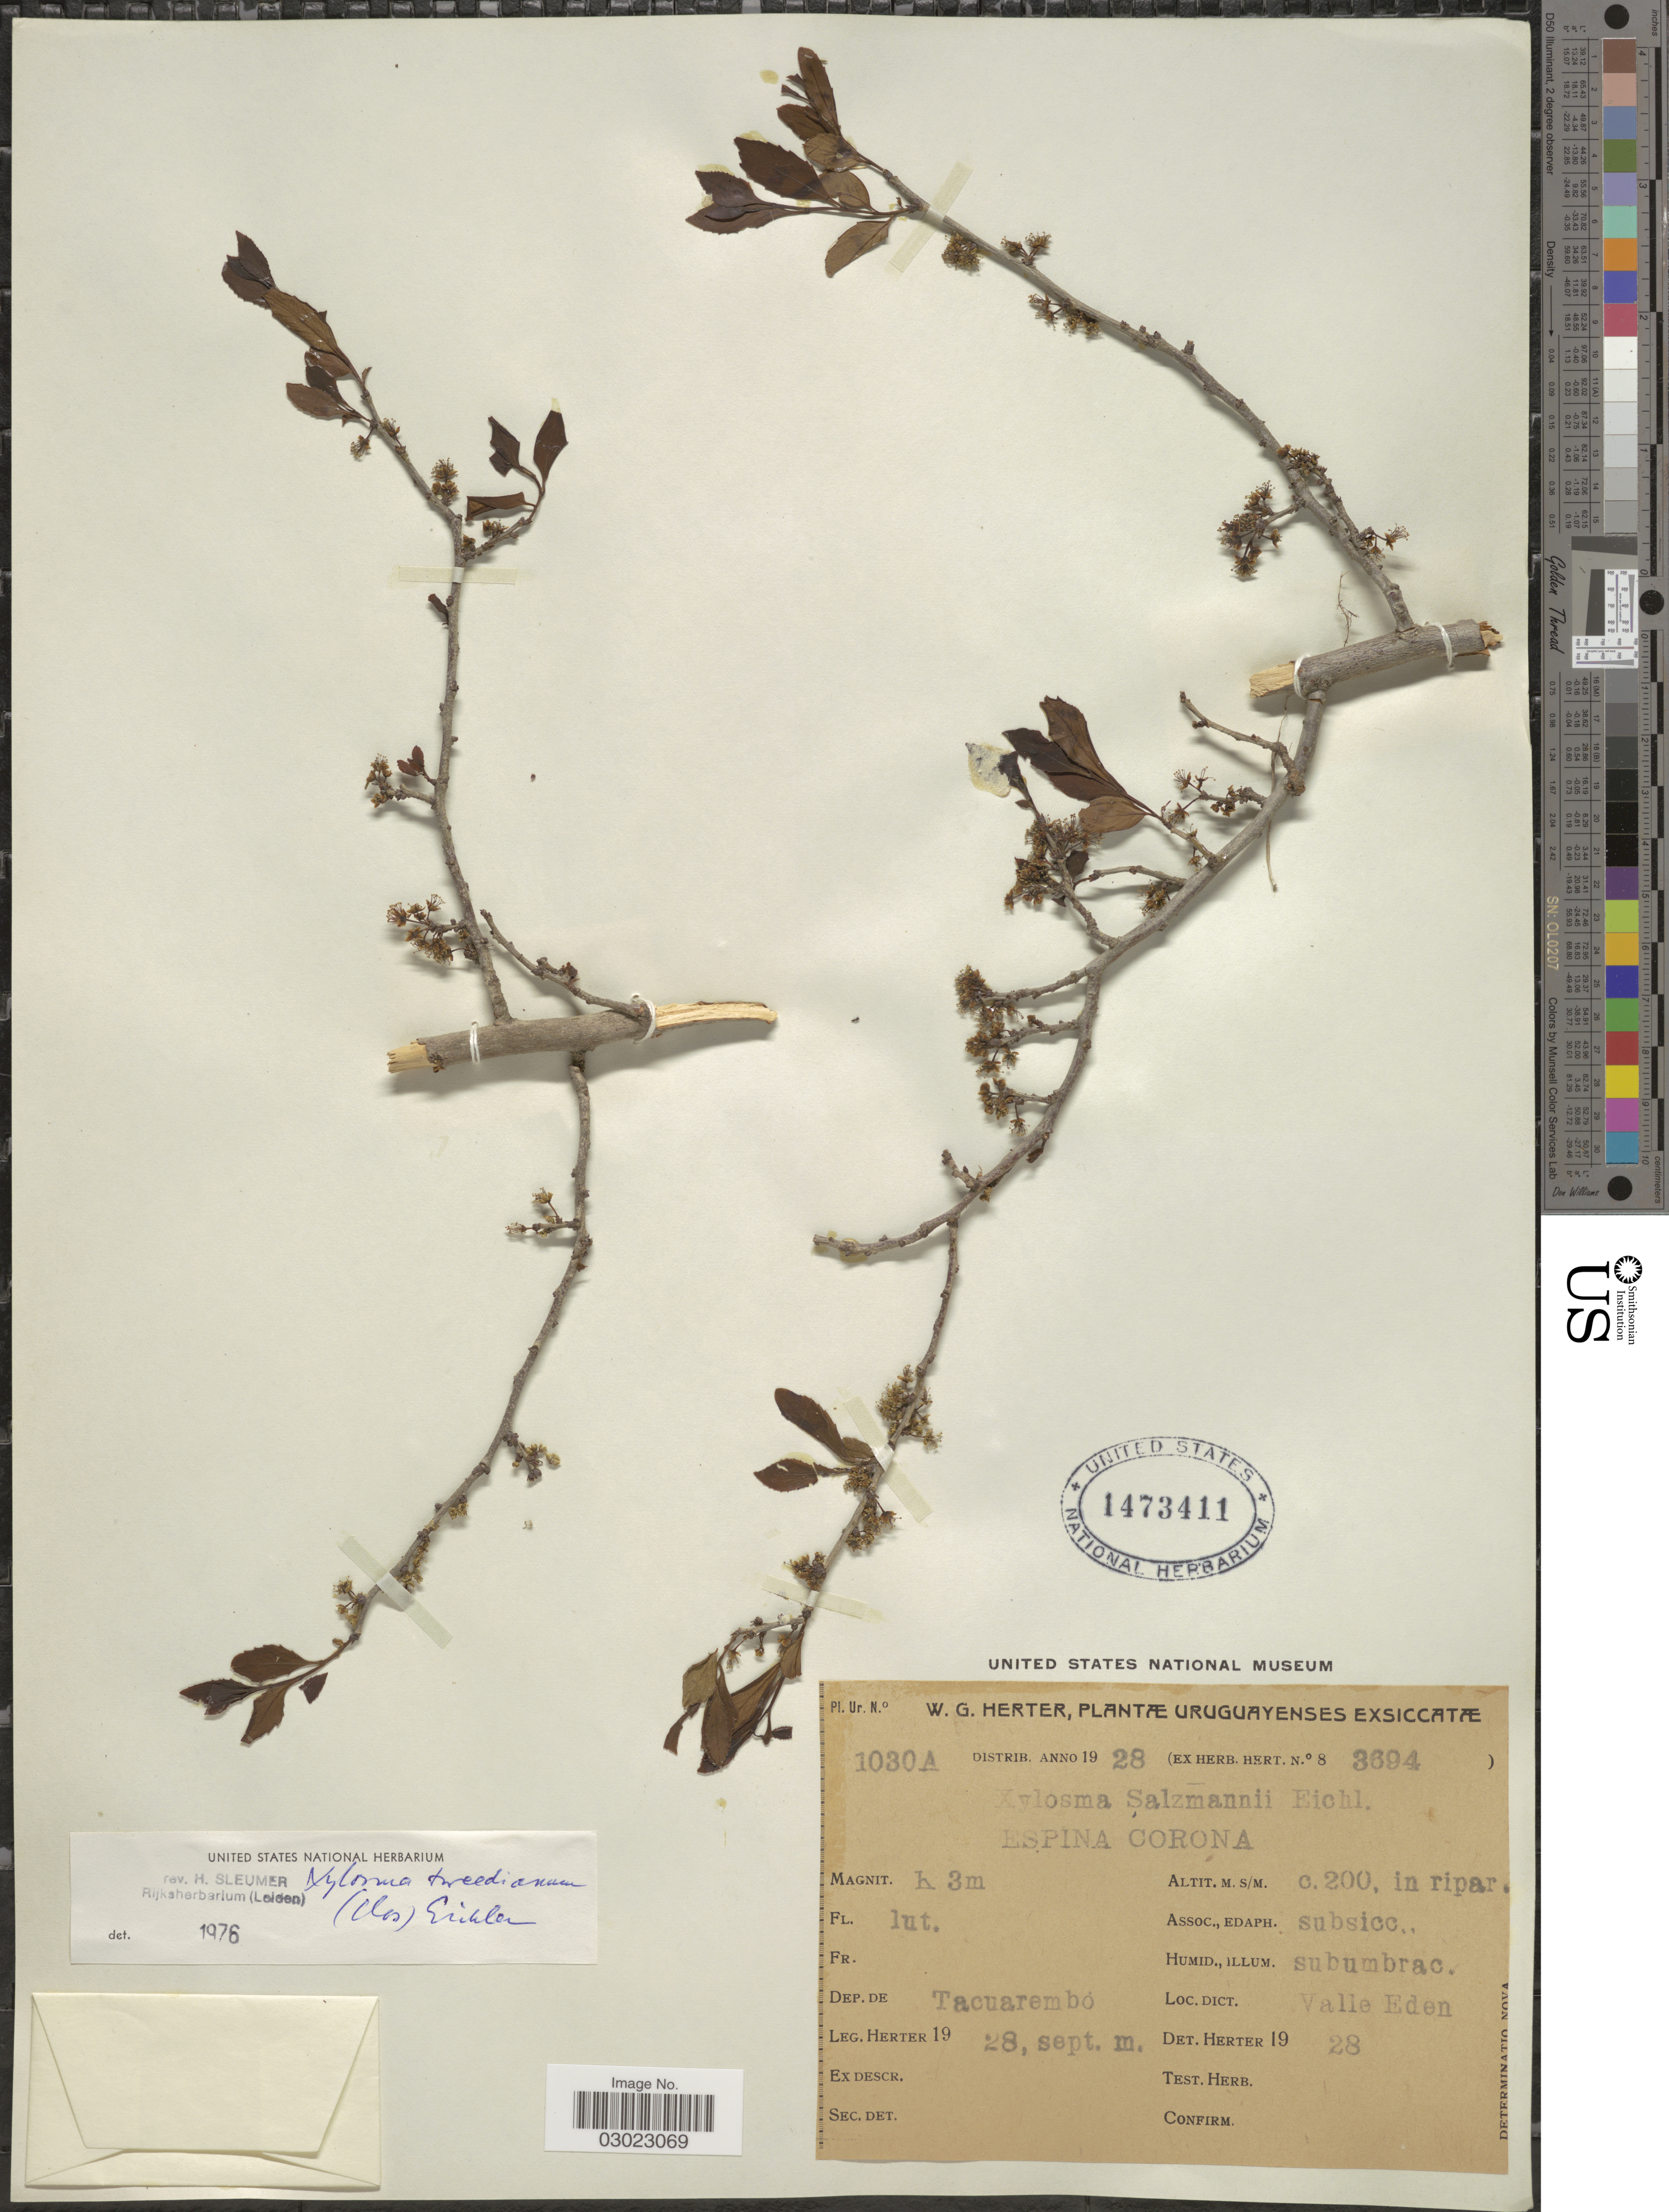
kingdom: Plantae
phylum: Tracheophyta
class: Magnoliopsida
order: Malpighiales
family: Salicaceae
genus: Xylosma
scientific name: Xylosma tweediana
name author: (Clos) Eichlam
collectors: W. G. Herter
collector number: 1030A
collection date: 1928-09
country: Uruguay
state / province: Tacuarembó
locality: Dep. de Tacuarembó. Loc. Dict. Valle Eden.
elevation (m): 200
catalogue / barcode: US 1473411